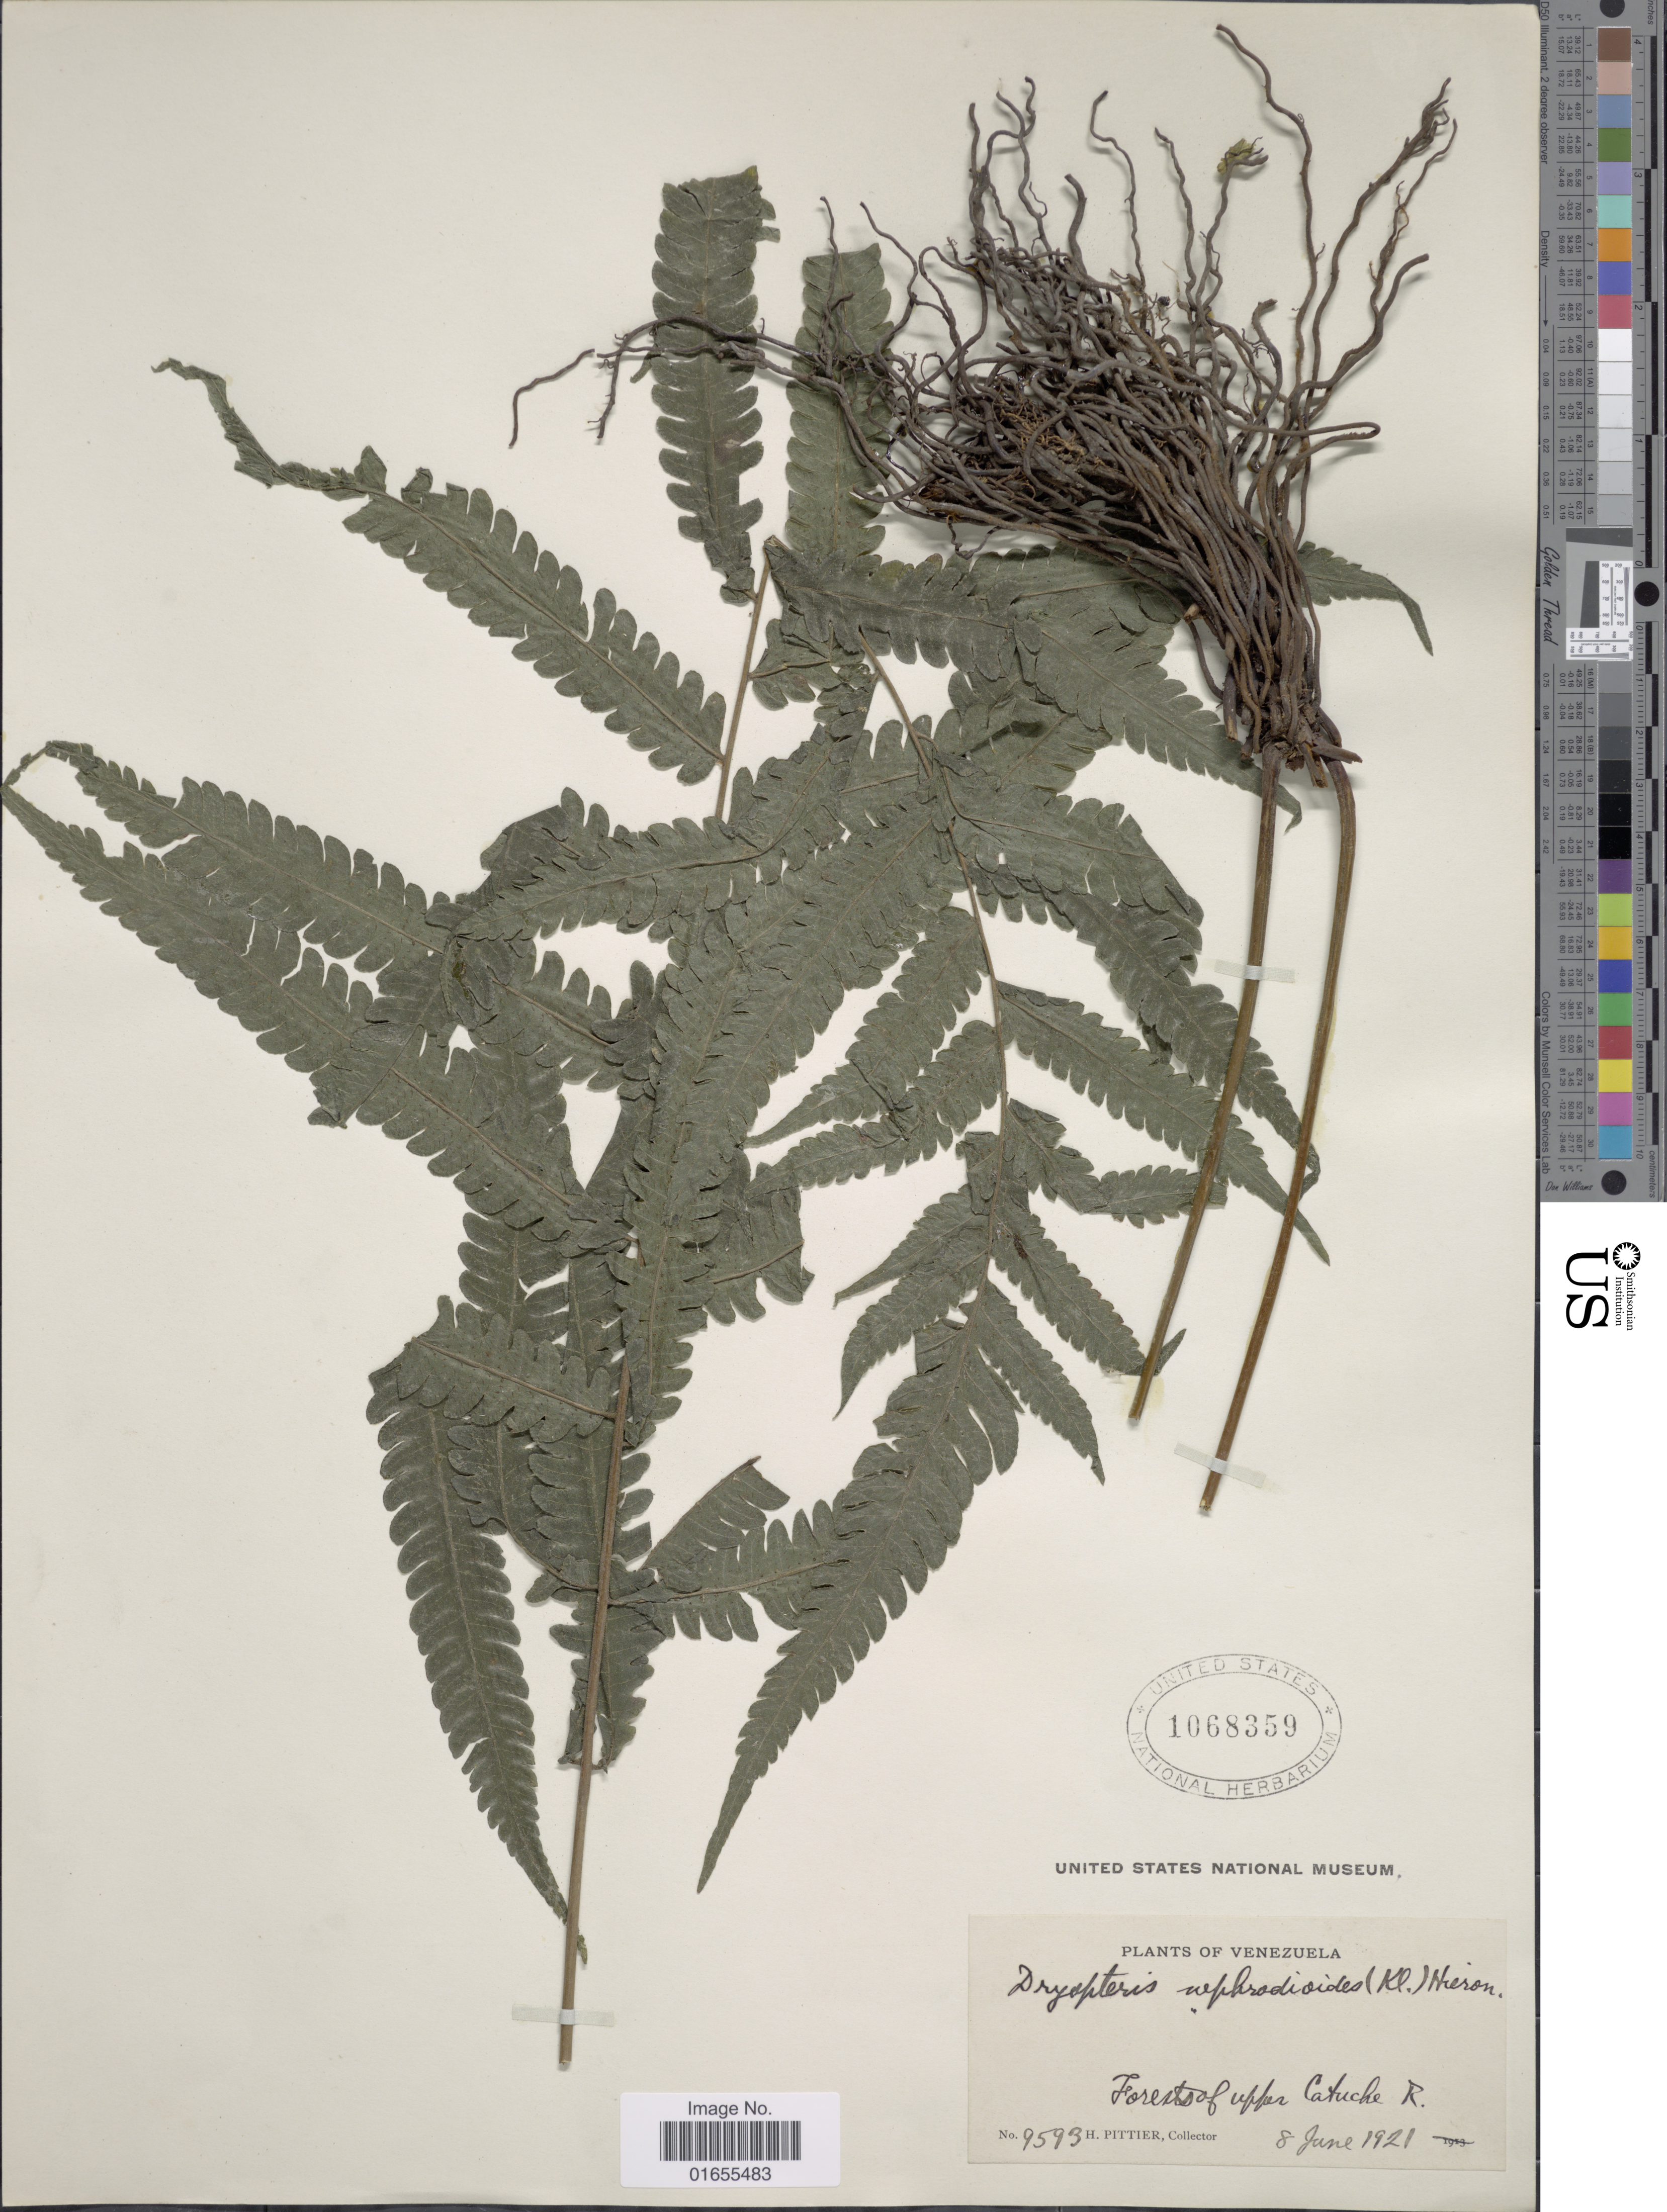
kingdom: Plantae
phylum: Tracheophyta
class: Polypodiopsida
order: Polypodiales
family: Thelypteridaceae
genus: Goniopteris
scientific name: Goniopteris nephrodioides (Klotzsch) comb. nov., ined 2015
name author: (Klotzsch)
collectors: H. F. Pittier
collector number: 9593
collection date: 1921-06-08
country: Venezuela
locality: Forests of upper Catuche R.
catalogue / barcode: US 1068359